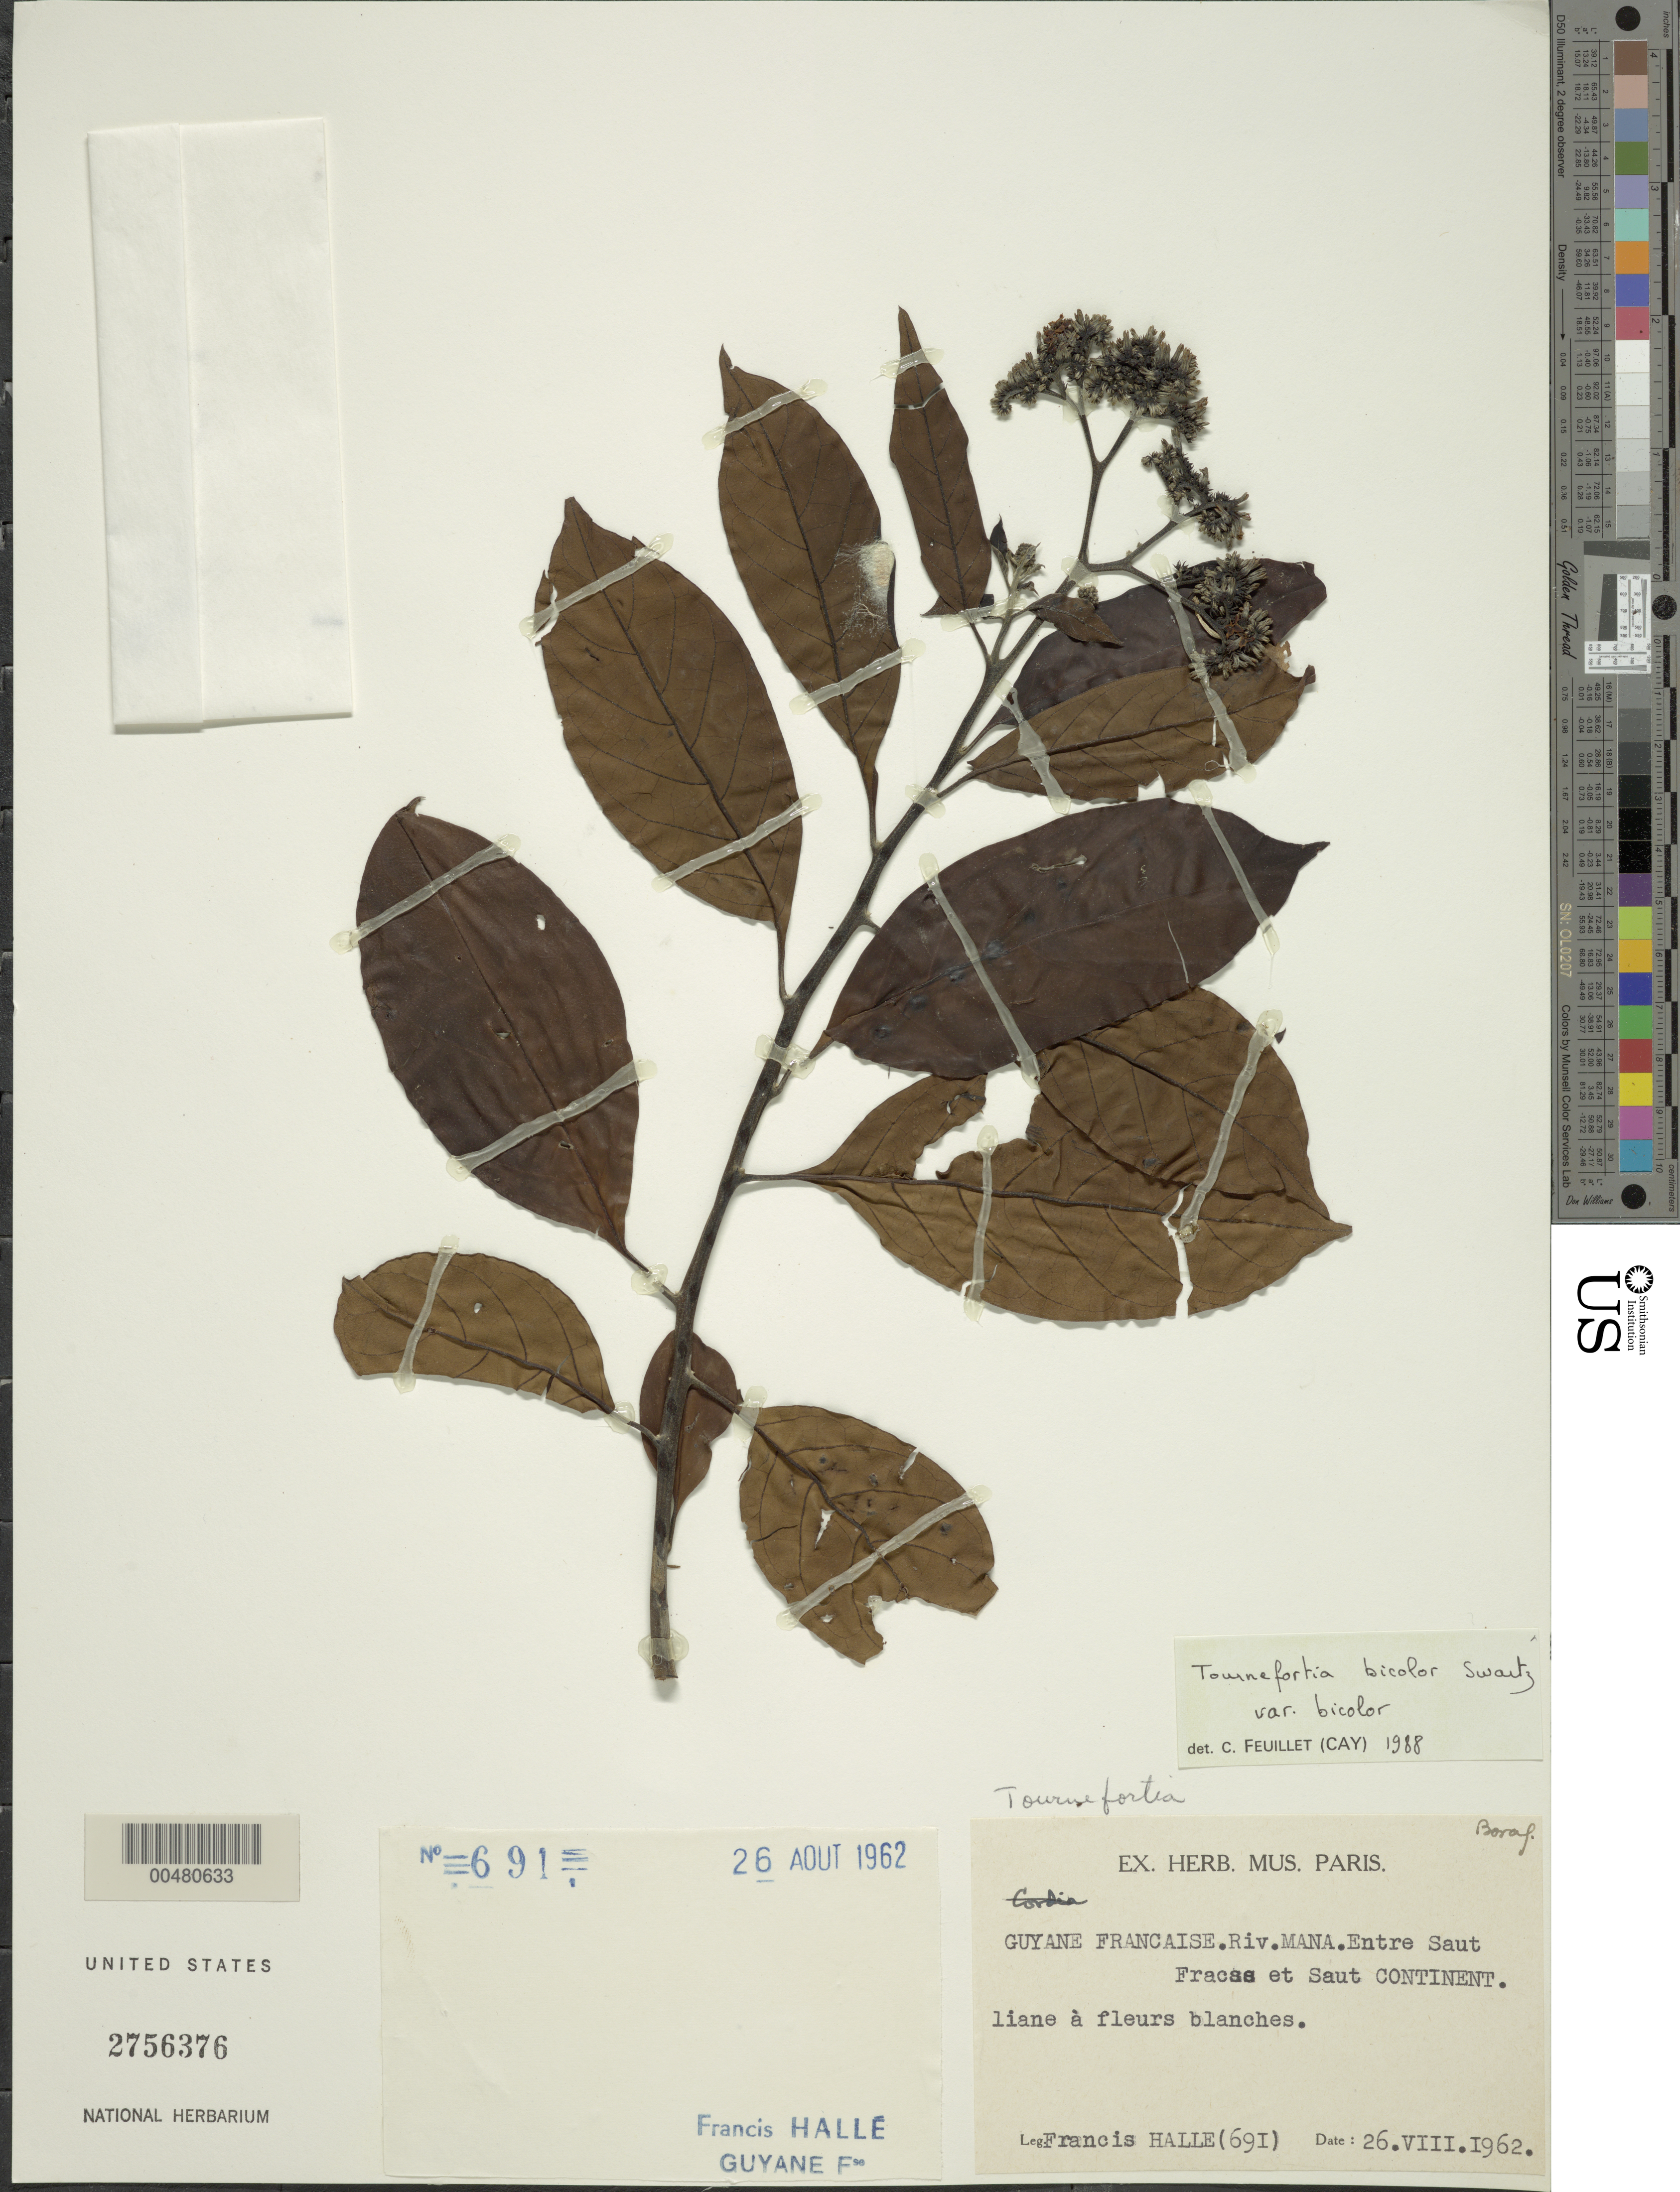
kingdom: Plantae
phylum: Tracheophyta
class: Magnoliopsida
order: Boraginales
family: Heliotropiaceae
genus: Tournefortia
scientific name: Tournefortia bicolor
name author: Sw.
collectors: F. Hallé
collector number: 691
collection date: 1962-08-26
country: French Guiana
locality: Guyane Francaise. Riv. Mana. Entre Saut Fraccs et Saut CONTINENT.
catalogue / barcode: US 2756376